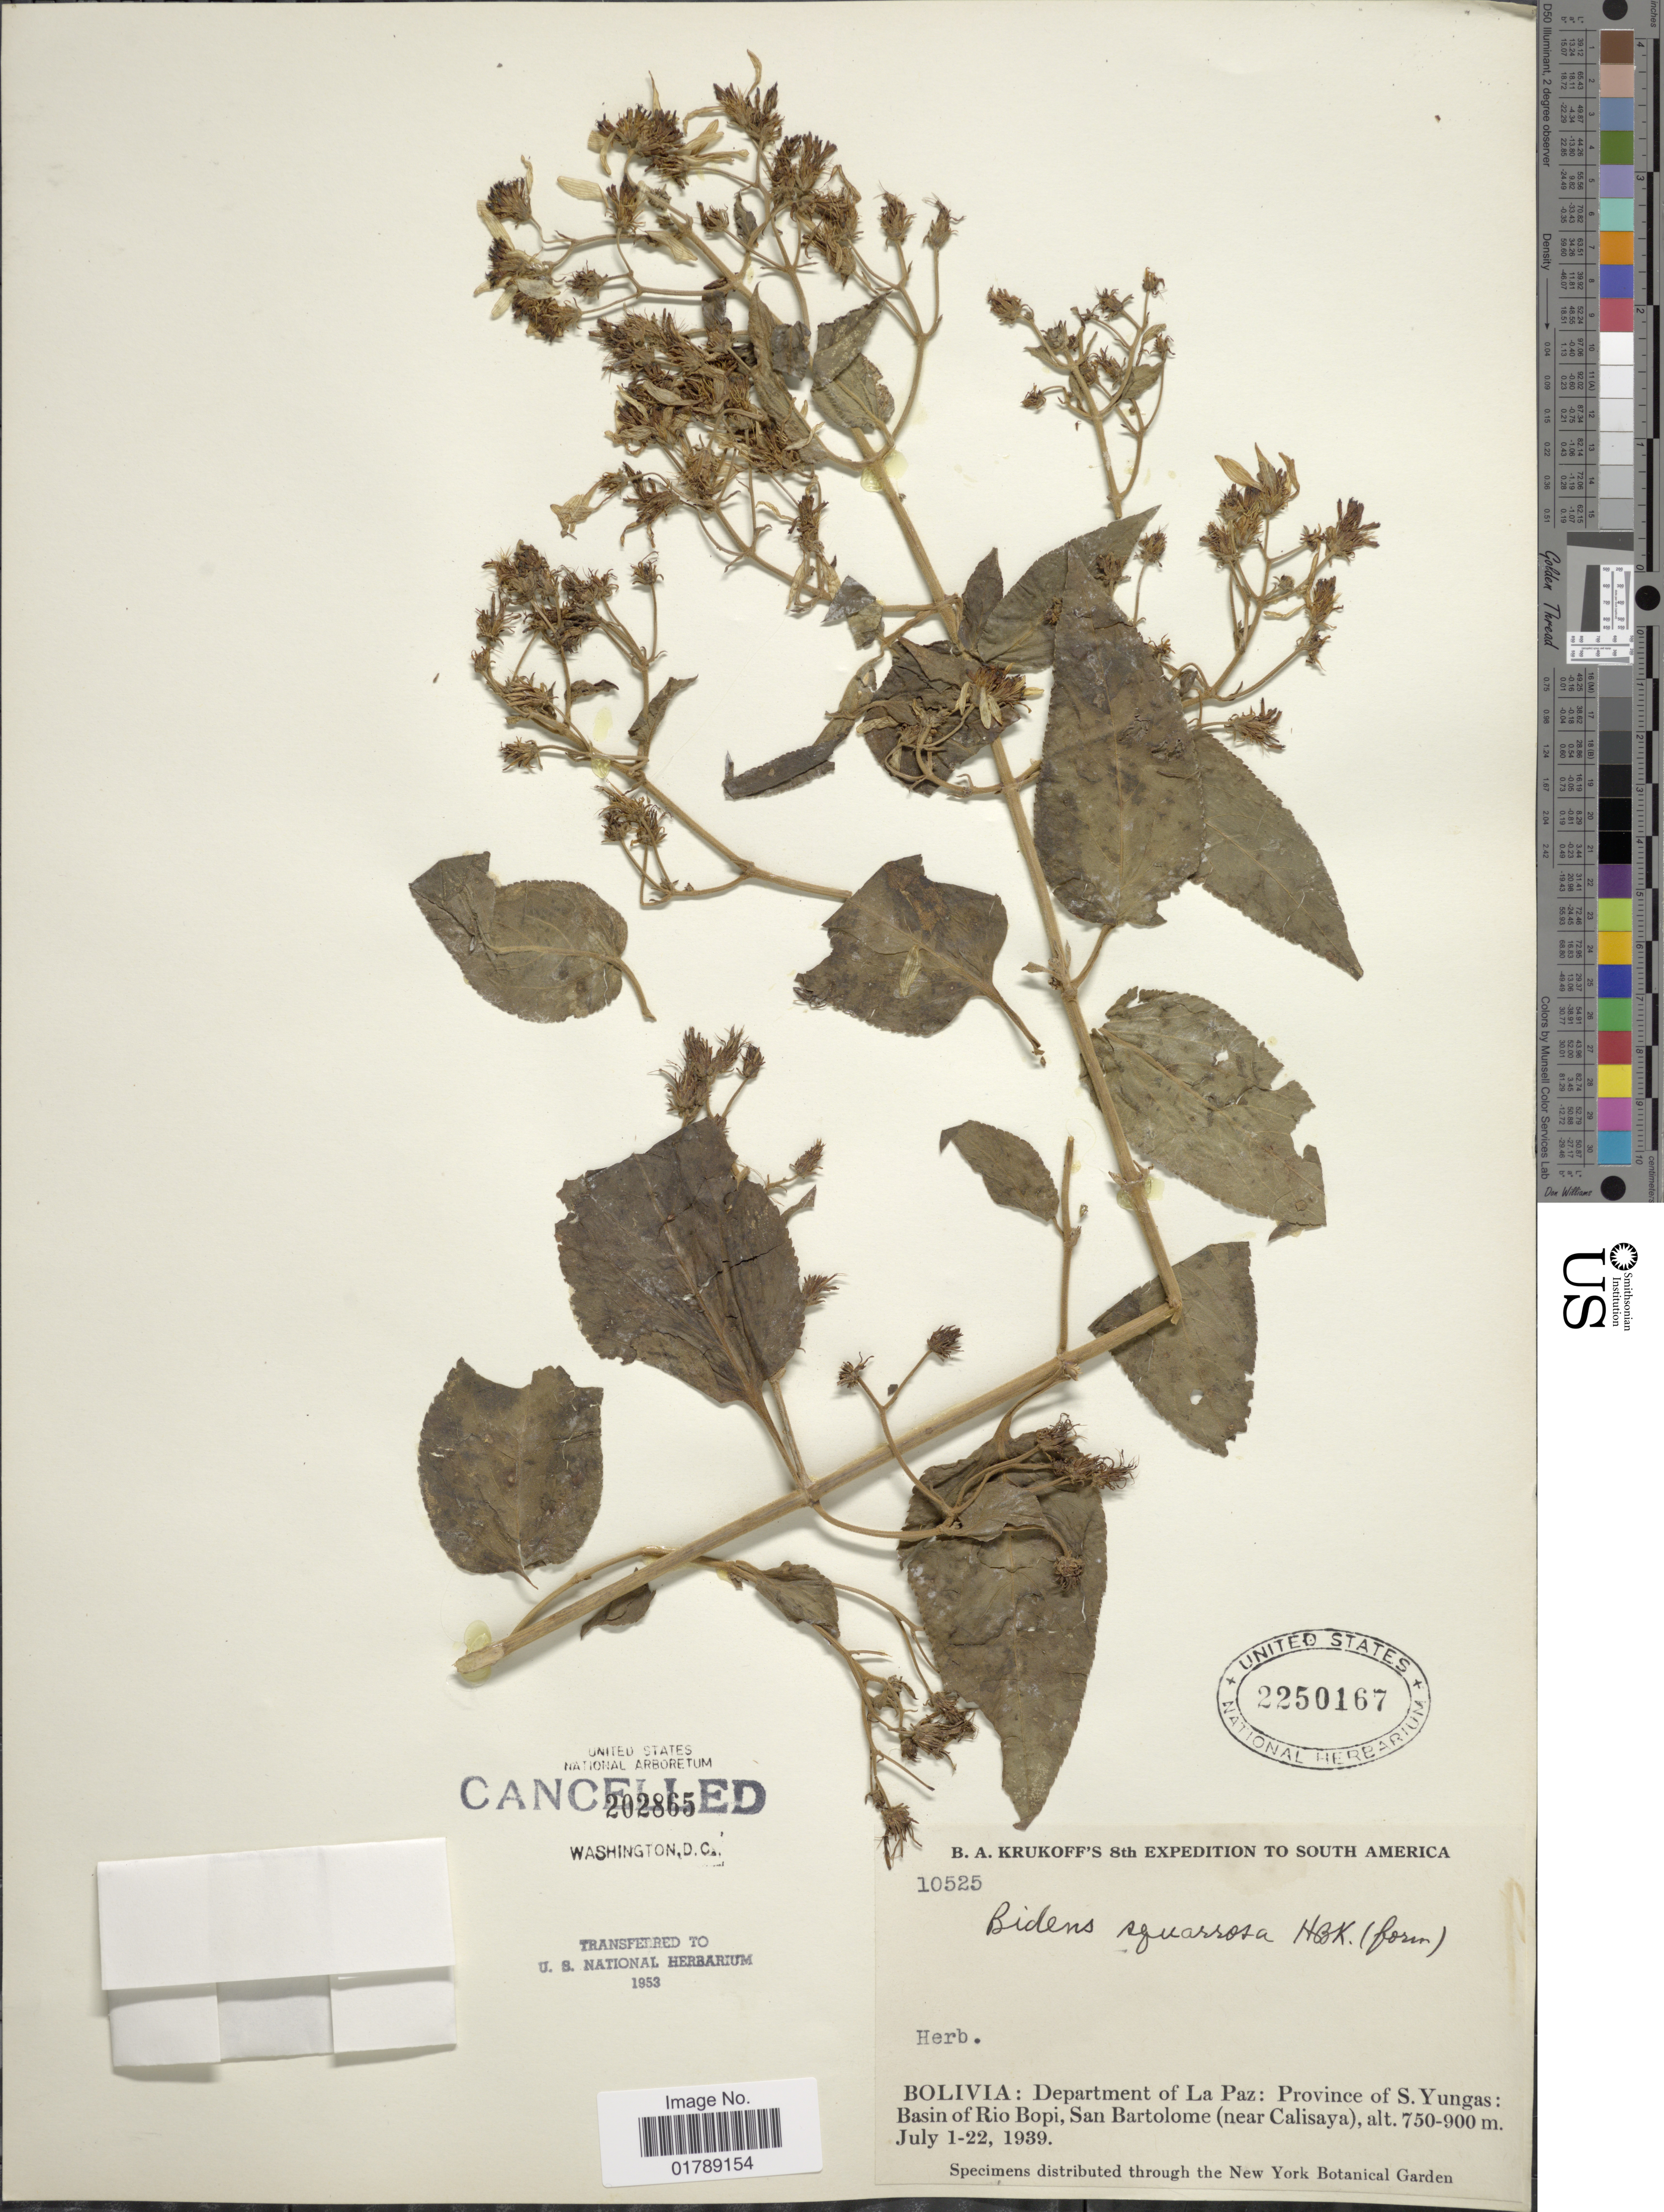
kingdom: Plantae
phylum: Tracheophyta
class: Magnoliopsida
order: Asterales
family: Asteraceae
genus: Bidens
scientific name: Bidens squarrosa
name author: Kunth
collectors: B. A. Krukoff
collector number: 10525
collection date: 1939-07-01/1939-07-22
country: Bolivia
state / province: La Paz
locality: Province of S. Yungas: Basin of Rio Bopi, San Bartolome (near Calisaya)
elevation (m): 750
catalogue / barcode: US 2250167